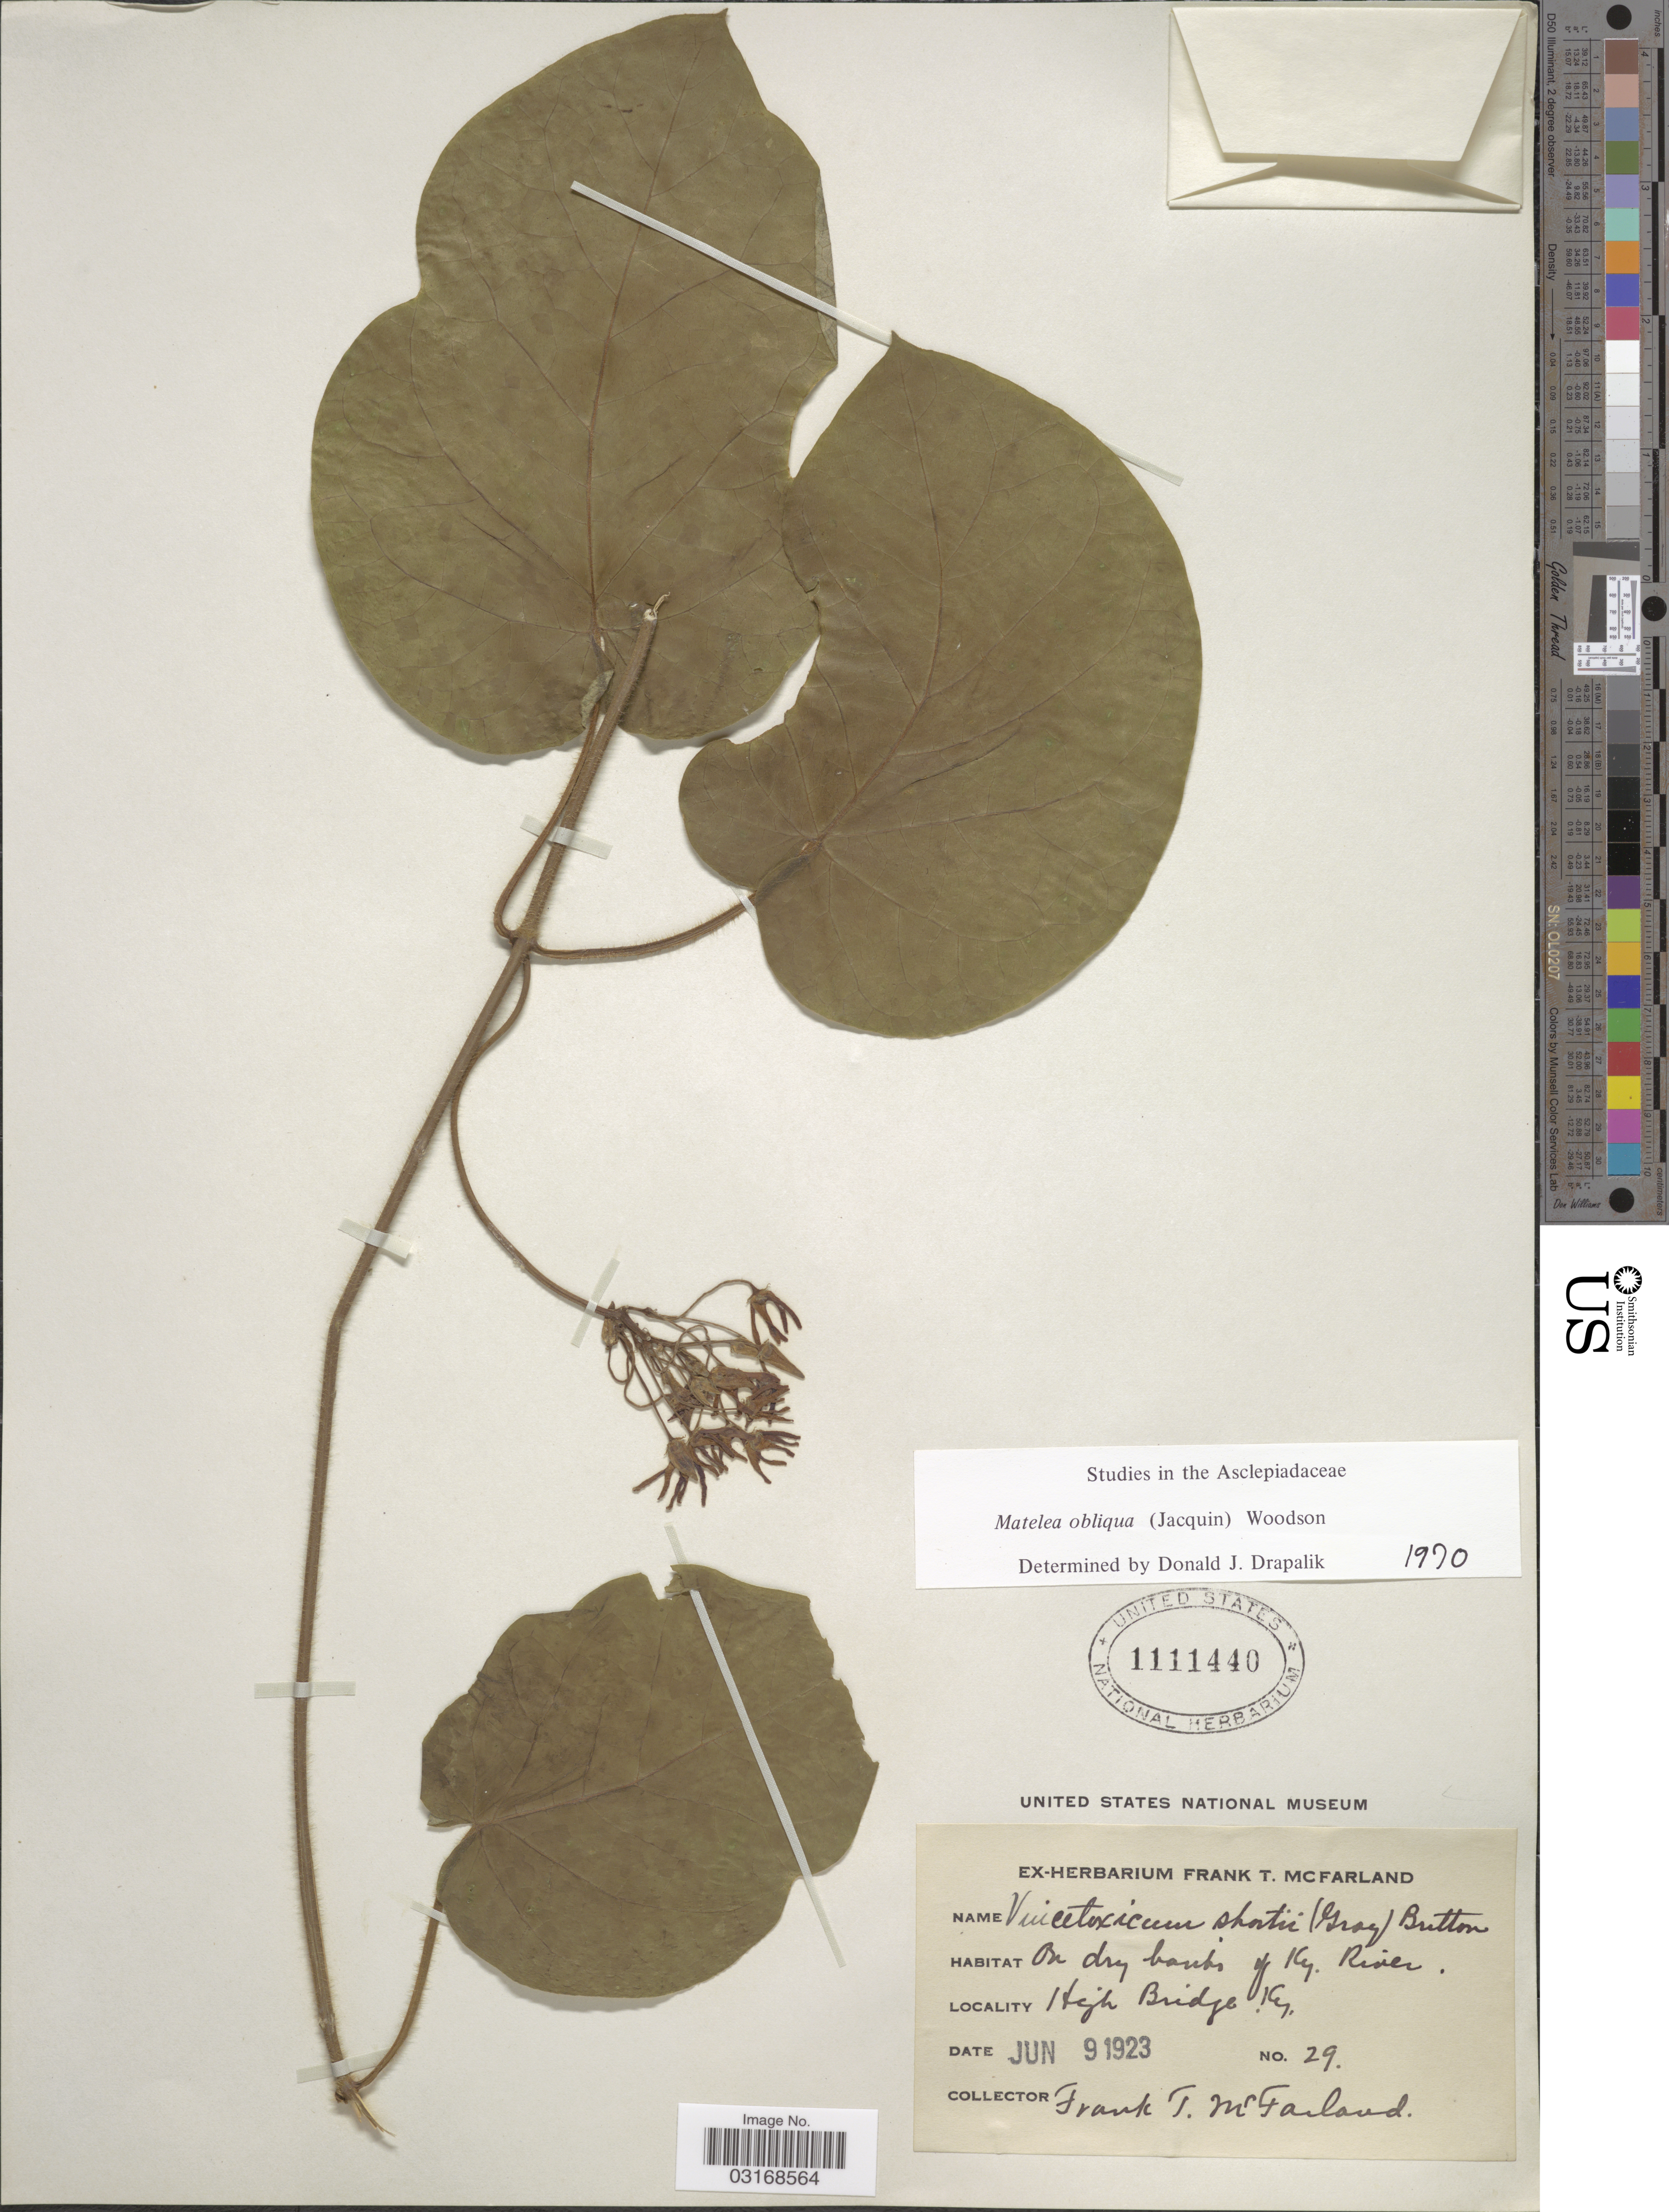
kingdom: Plantae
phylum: Tracheophyta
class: Magnoliopsida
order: Gentianales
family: Apocynaceae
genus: Matelea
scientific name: Matelea obliqua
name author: (Jacq.) Woodson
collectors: F. McFarland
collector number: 29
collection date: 1923-06-09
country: United States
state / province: Kentucky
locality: On dry banks of Ky. River. High Bridge. Ky.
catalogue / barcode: US 1111440